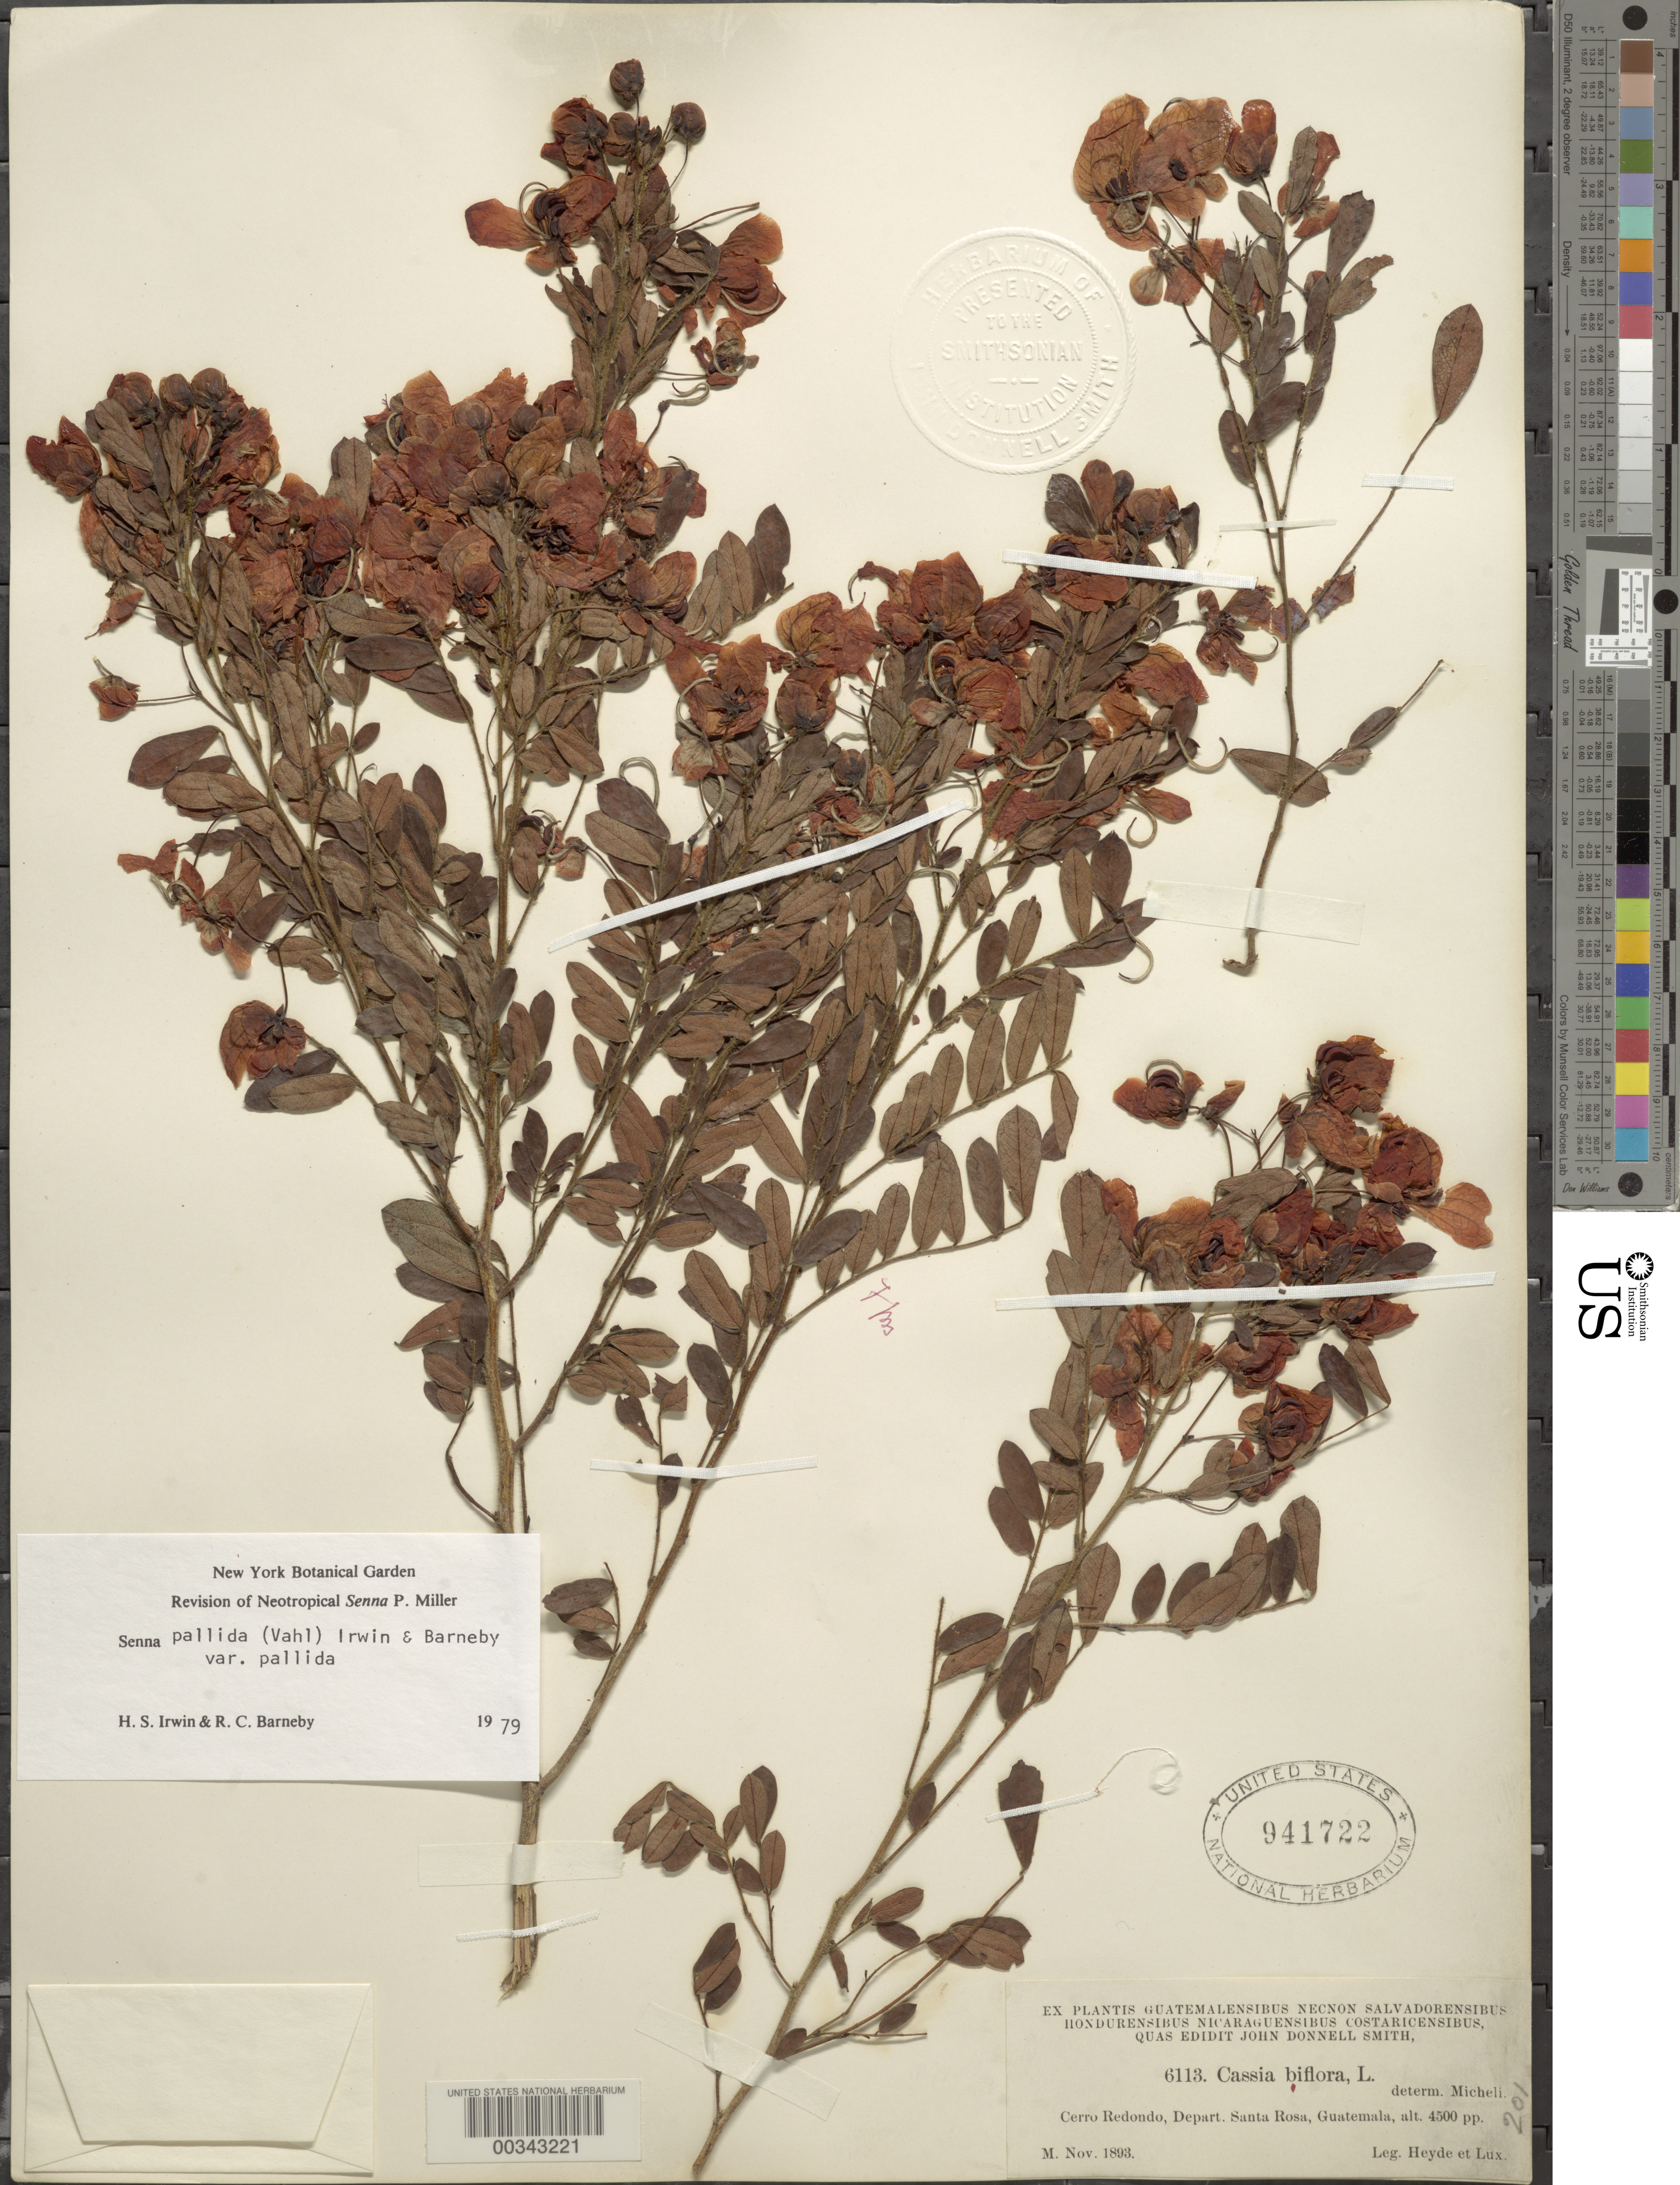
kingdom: Plantae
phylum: Tracheophyta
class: Magnoliopsida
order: Fabales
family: Fabaceae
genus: Senna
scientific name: Senna pallida var. pallida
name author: (Vahl) H.S. Irwin & Barneby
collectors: E. T. Heyde & E. Lux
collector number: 6113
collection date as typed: Nov 1893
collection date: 1893-11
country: Guatemala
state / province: Santa Rosa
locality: Cerro Redondo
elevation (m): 1372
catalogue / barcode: US 941722